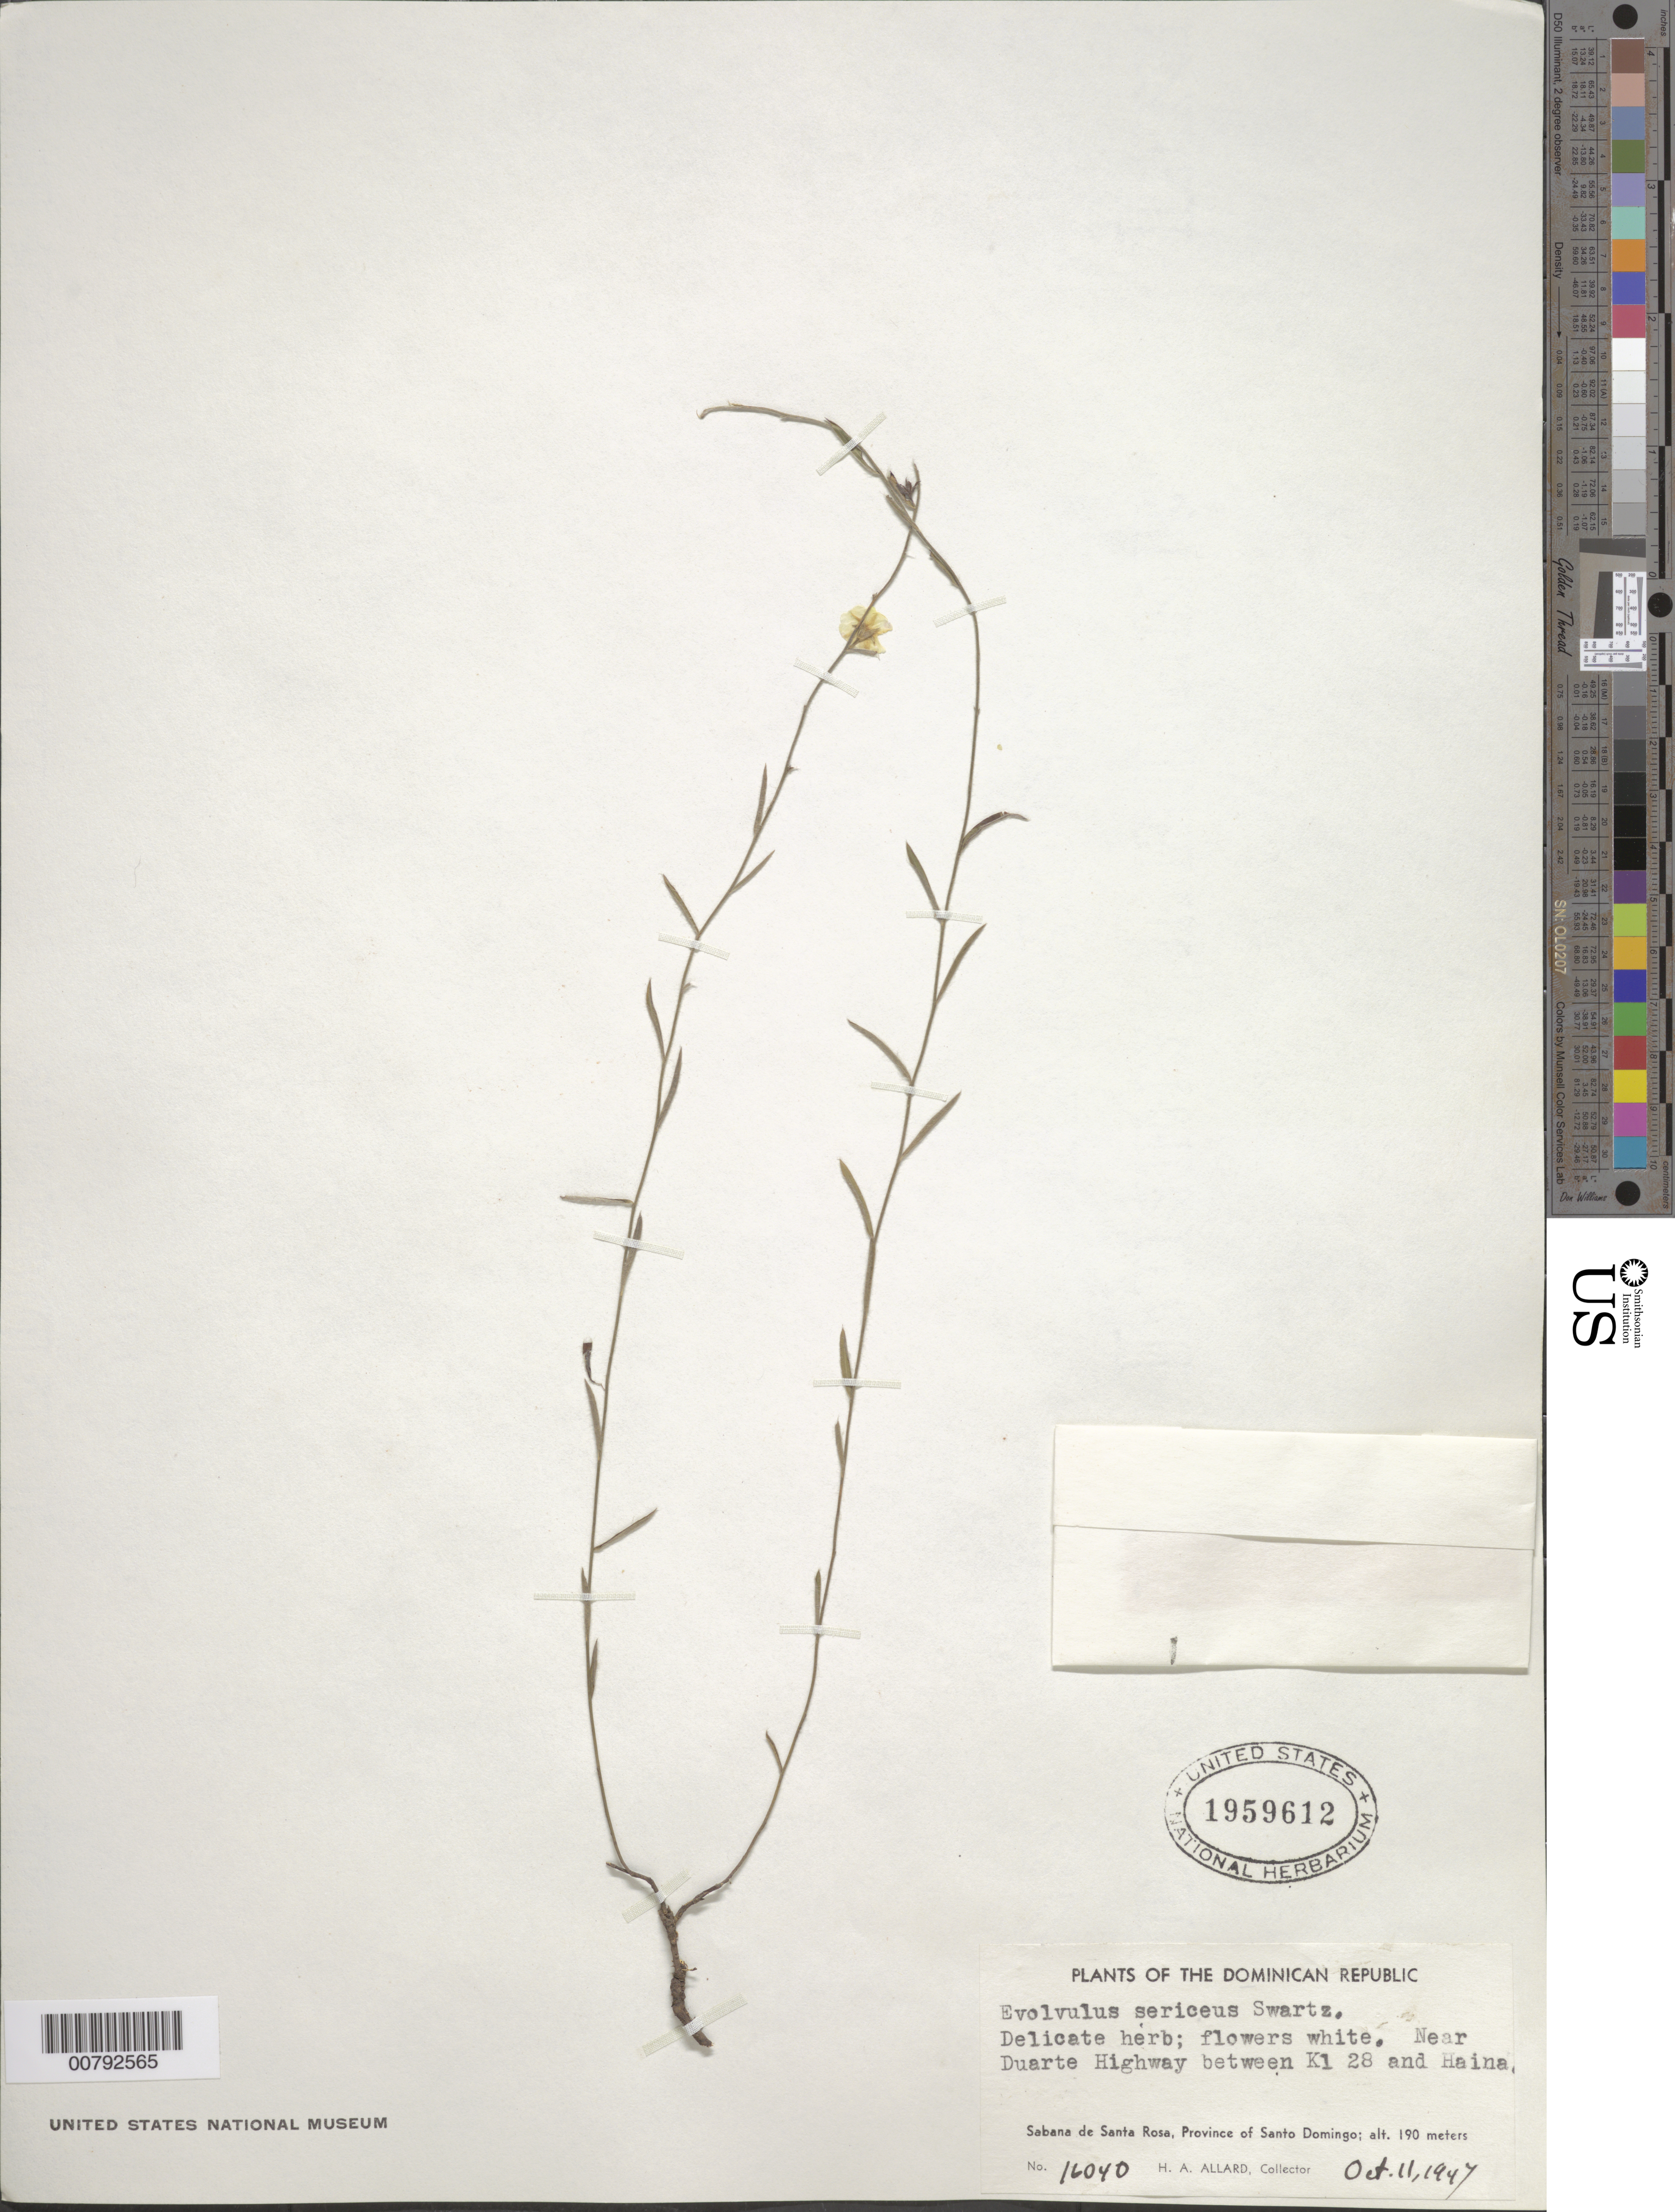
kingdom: Plantae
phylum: Tracheophyta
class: Magnoliopsida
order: Solanales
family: Convolvulaceae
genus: Evolvulus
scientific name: Evolvulus sericeus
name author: Sw.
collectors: H. A. Allard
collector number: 16040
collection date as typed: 11 Oct 1947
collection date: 1947-10-11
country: Dominican Republic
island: Hispaniola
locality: Province of Santo Domingo, Sabana de Santa Rosa, near Duarte Highway between k1 28 and Haina.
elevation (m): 190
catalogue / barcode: US 1959612